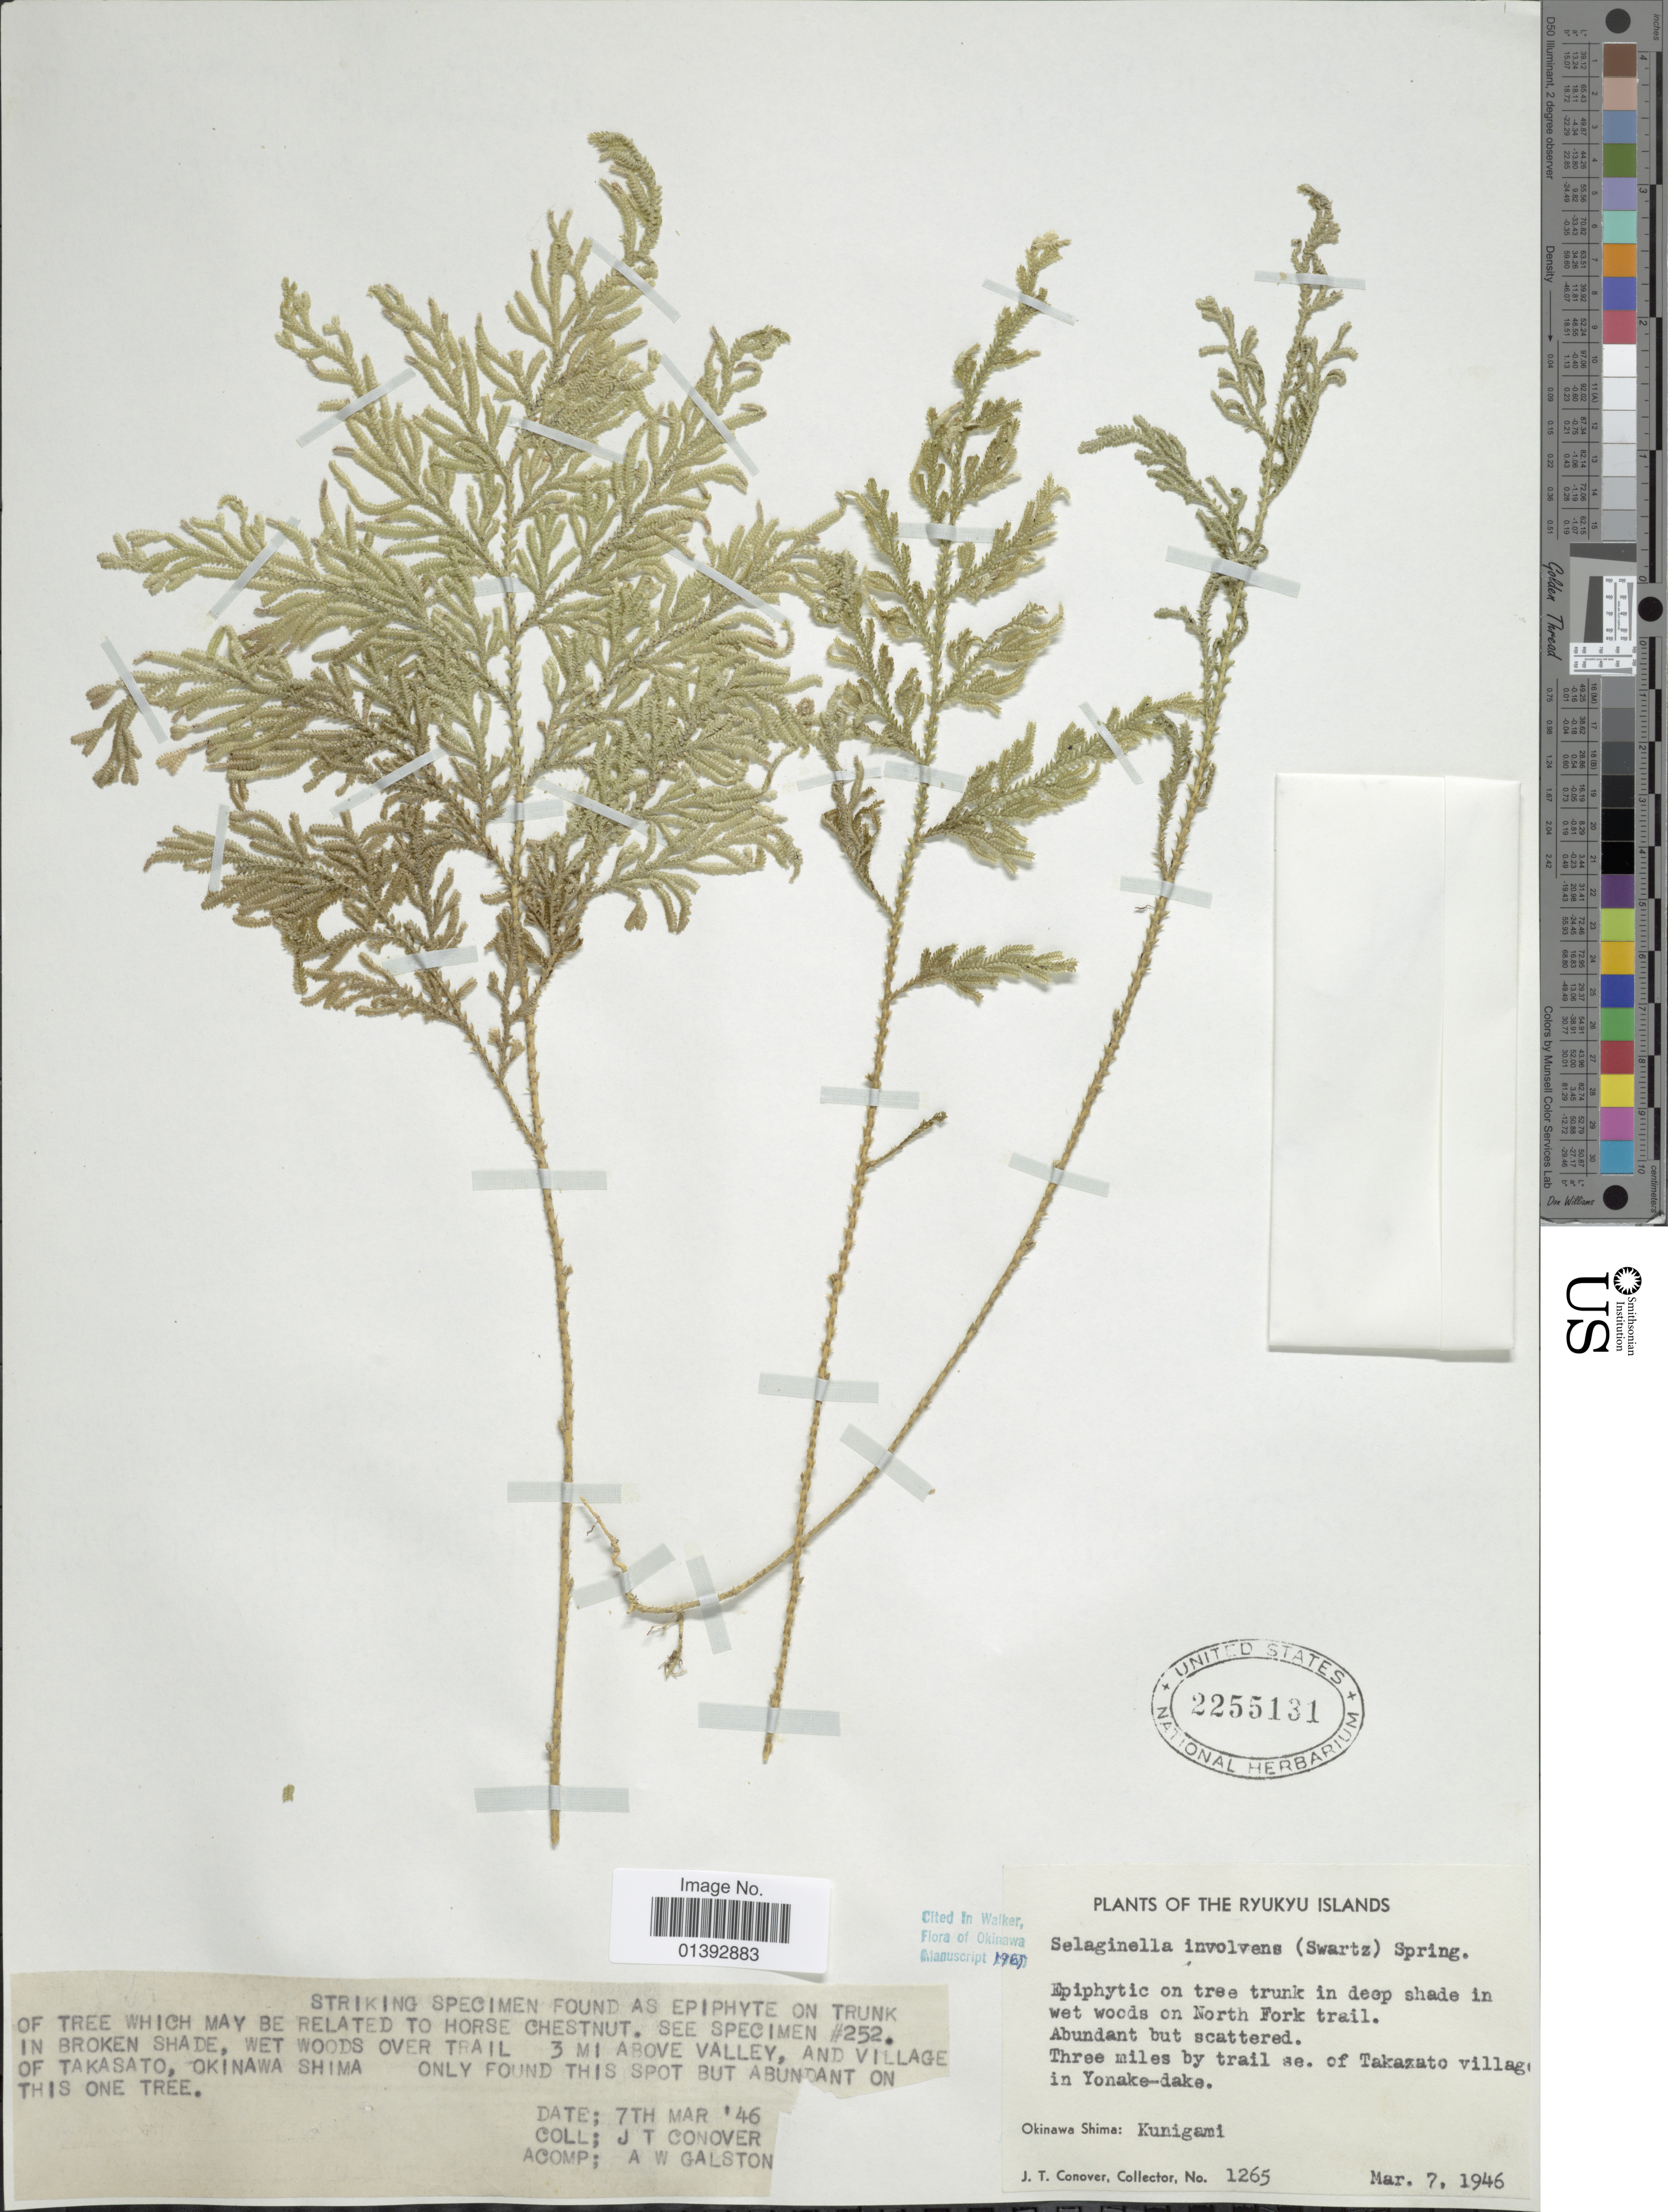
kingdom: Plantae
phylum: Tracheophyta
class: Lycopodiopsida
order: Selaginellales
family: Selaginellaceae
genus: Selaginella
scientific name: Selaginella involvens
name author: (Sw.) Spring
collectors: J. T. Conover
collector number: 1265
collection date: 1946-03-07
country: Japan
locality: Ryukyu Islands, 3miles by trail se. from Takazato village on north fork trail in Yonake-dake, Okinawa Shima: Kunigami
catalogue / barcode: US 2255131